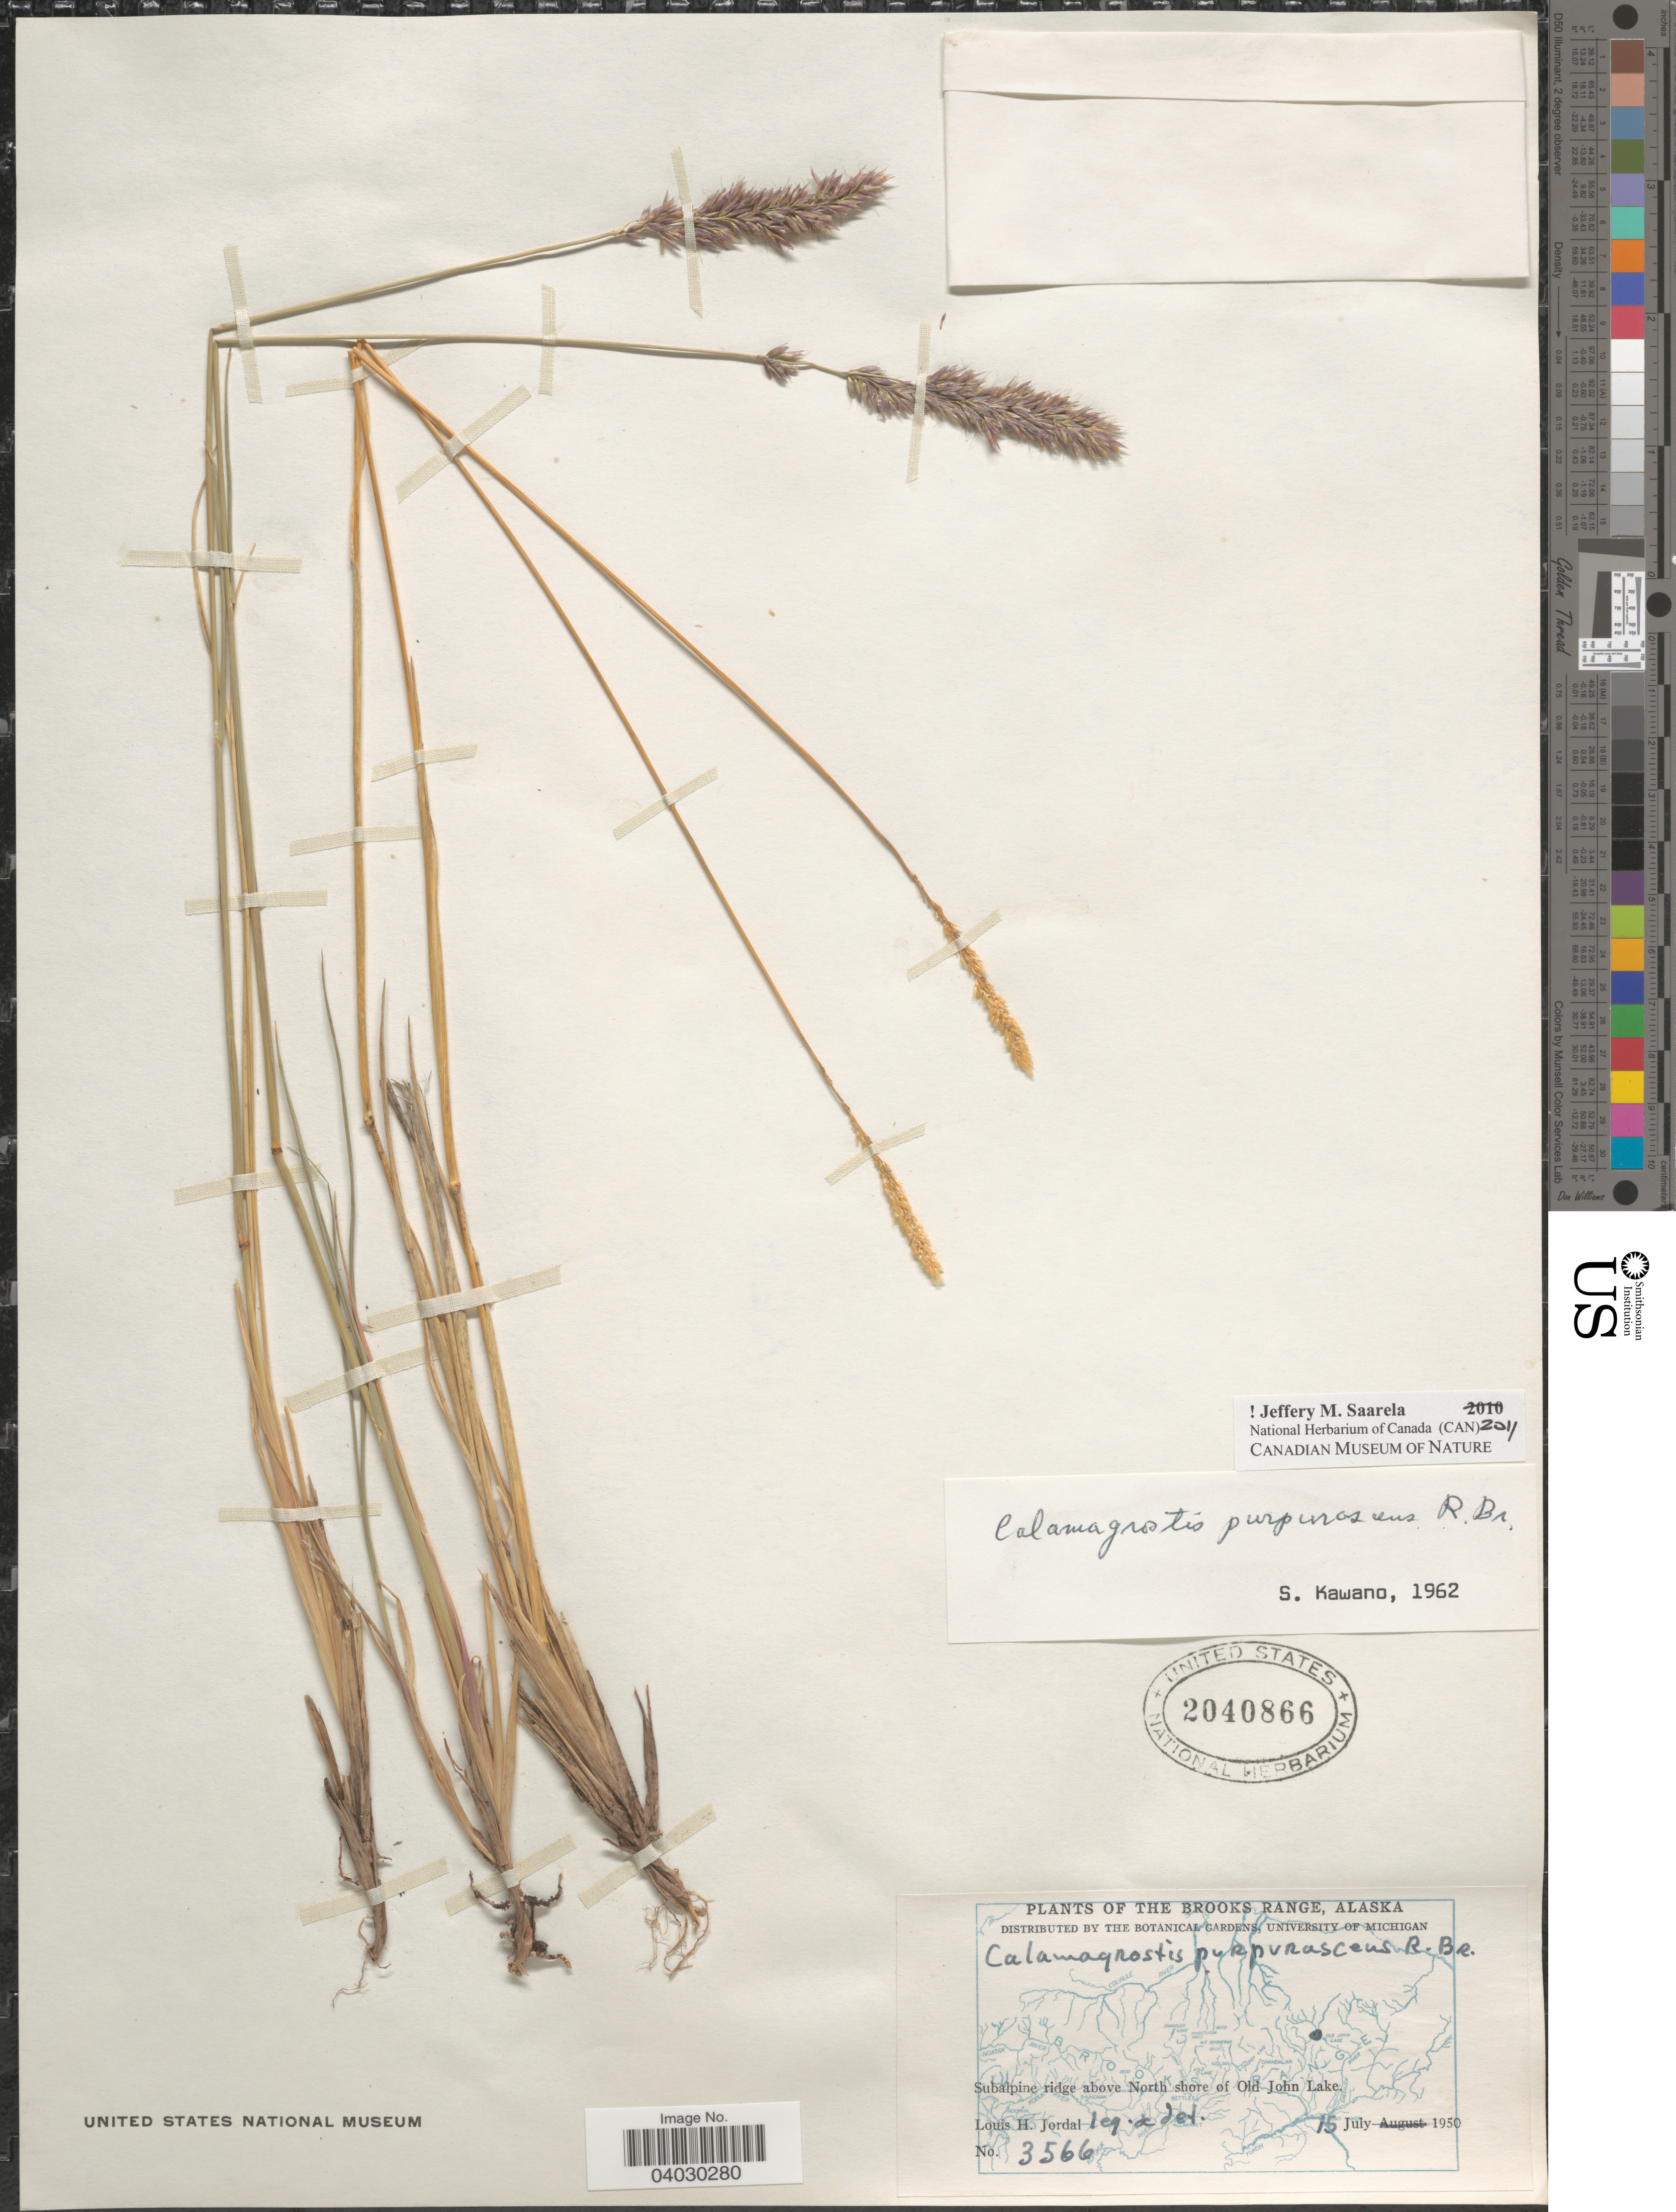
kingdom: Plantae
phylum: Tracheophyta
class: Liliopsida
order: Poales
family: Poaceae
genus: Calamagrostis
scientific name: Calamagrostis purpurascens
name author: R. Br.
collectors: L. Jordal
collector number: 3566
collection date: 1950-07-15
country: United States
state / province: Alaska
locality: The Brooks Range. Subalpine ridge above North shore of Old John Lake.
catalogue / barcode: US 2040866